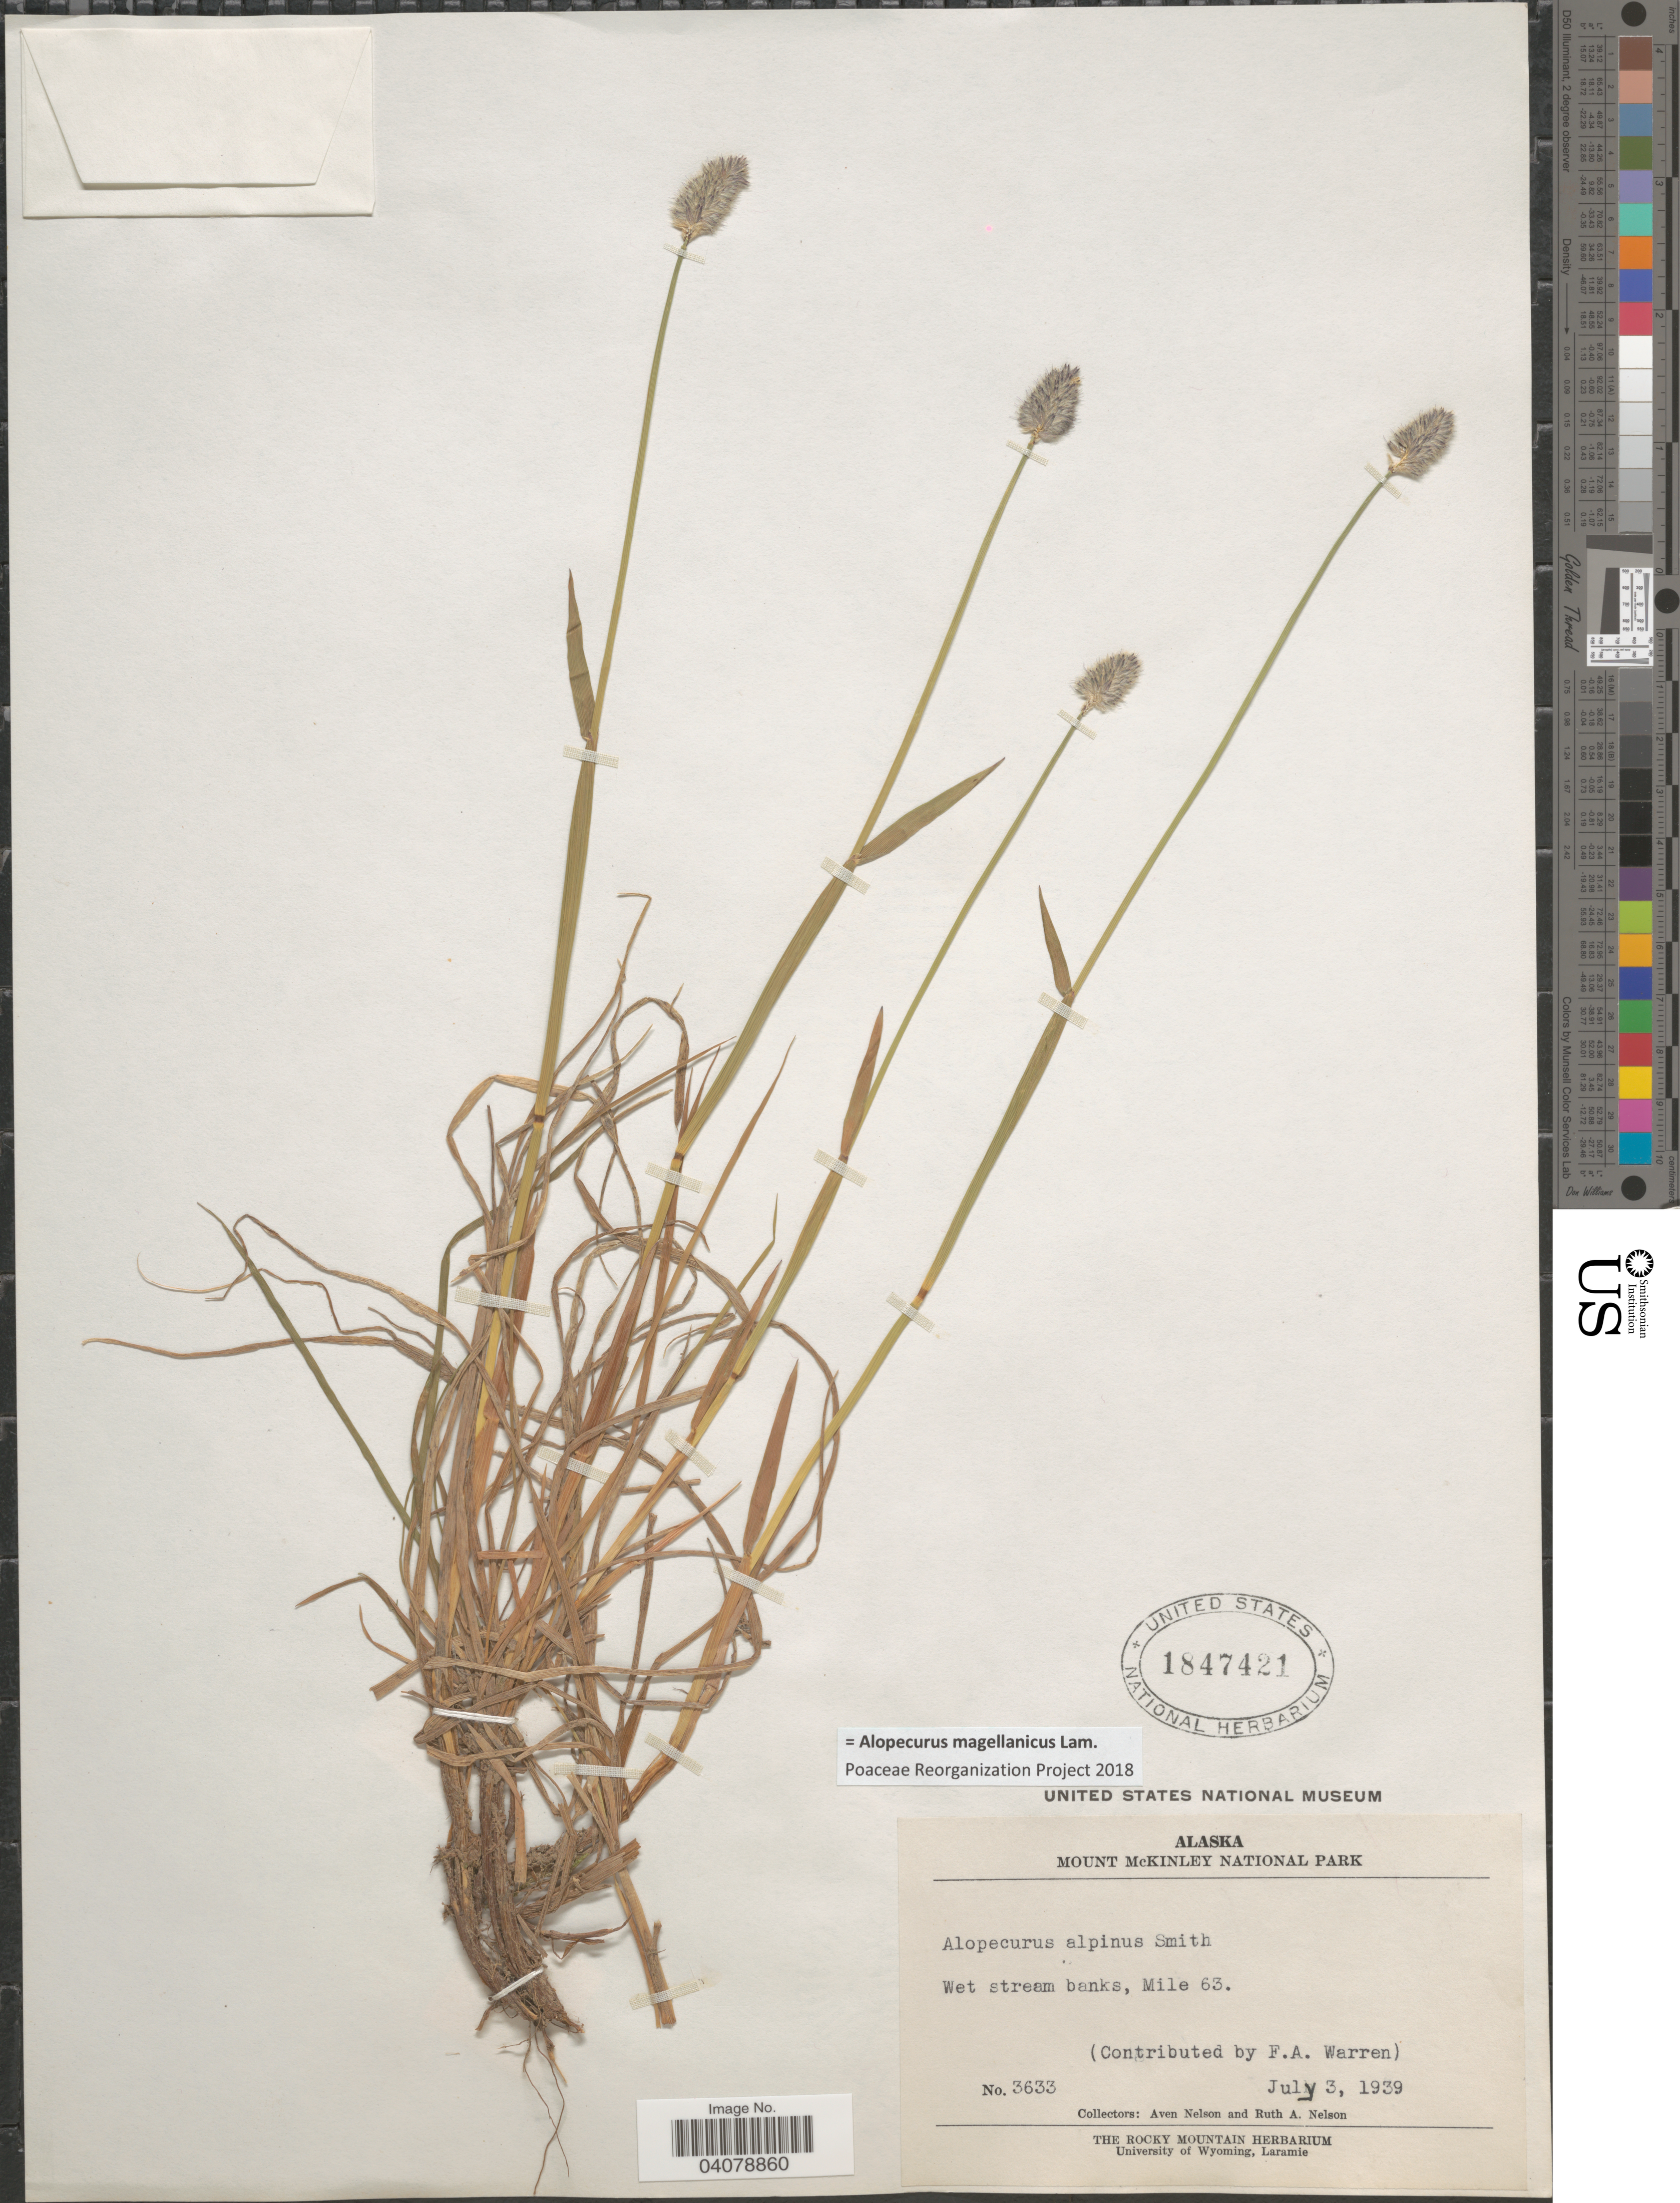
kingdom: Plantae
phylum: Tracheophyta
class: Liliopsida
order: Poales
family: Poaceae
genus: Alopecurus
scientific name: Alopecurus magellanicus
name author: Lam.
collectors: A. Nelson & R. A. Nelson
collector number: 3633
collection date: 1939-07-03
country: United States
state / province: Alaska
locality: Mount McKinley National Park. Wet stream banks, Mile 63.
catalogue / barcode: US 1847421